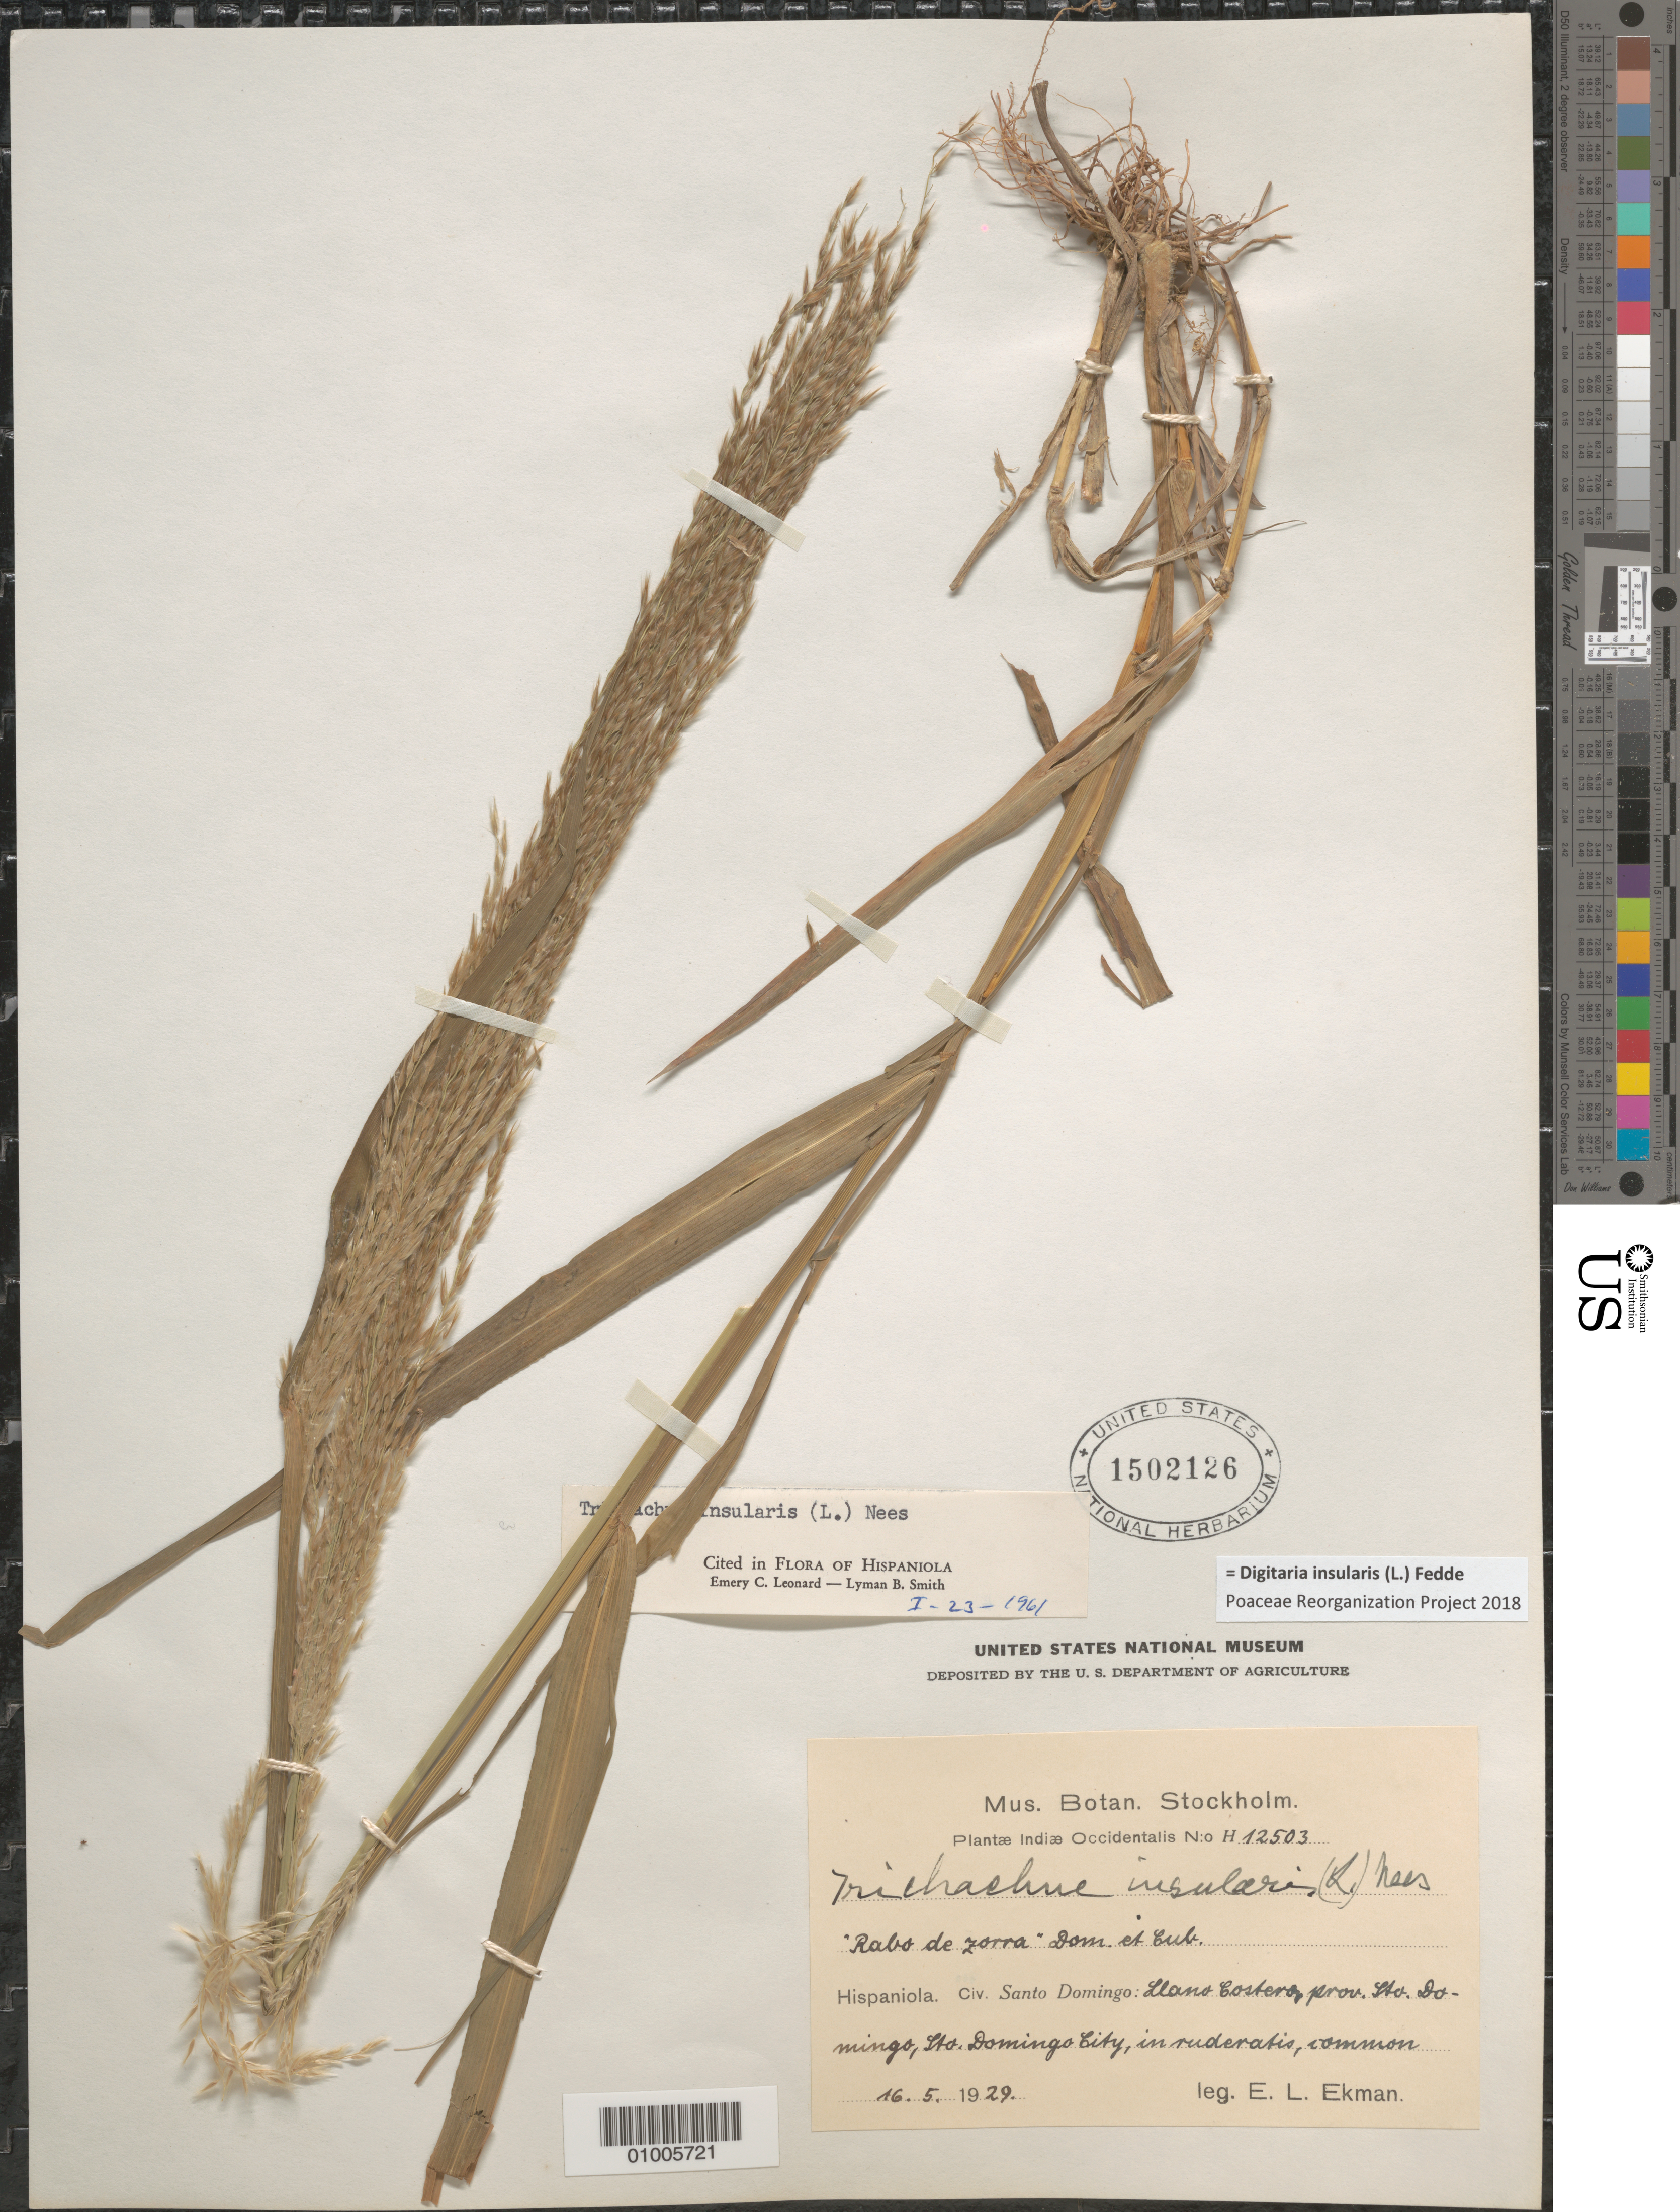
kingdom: Plantae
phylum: Tracheophyta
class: Liliopsida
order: Poales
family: Poaceae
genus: Digitaria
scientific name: Digitaria insularis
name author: (L.) Mez ex Ekman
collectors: E. L. Ekman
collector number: H 12503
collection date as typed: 16 May 1929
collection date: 1929-05-16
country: Dominican Republic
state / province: Distrito Nacional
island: Hispaniola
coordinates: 0 N, 0 E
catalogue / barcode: US 1502126